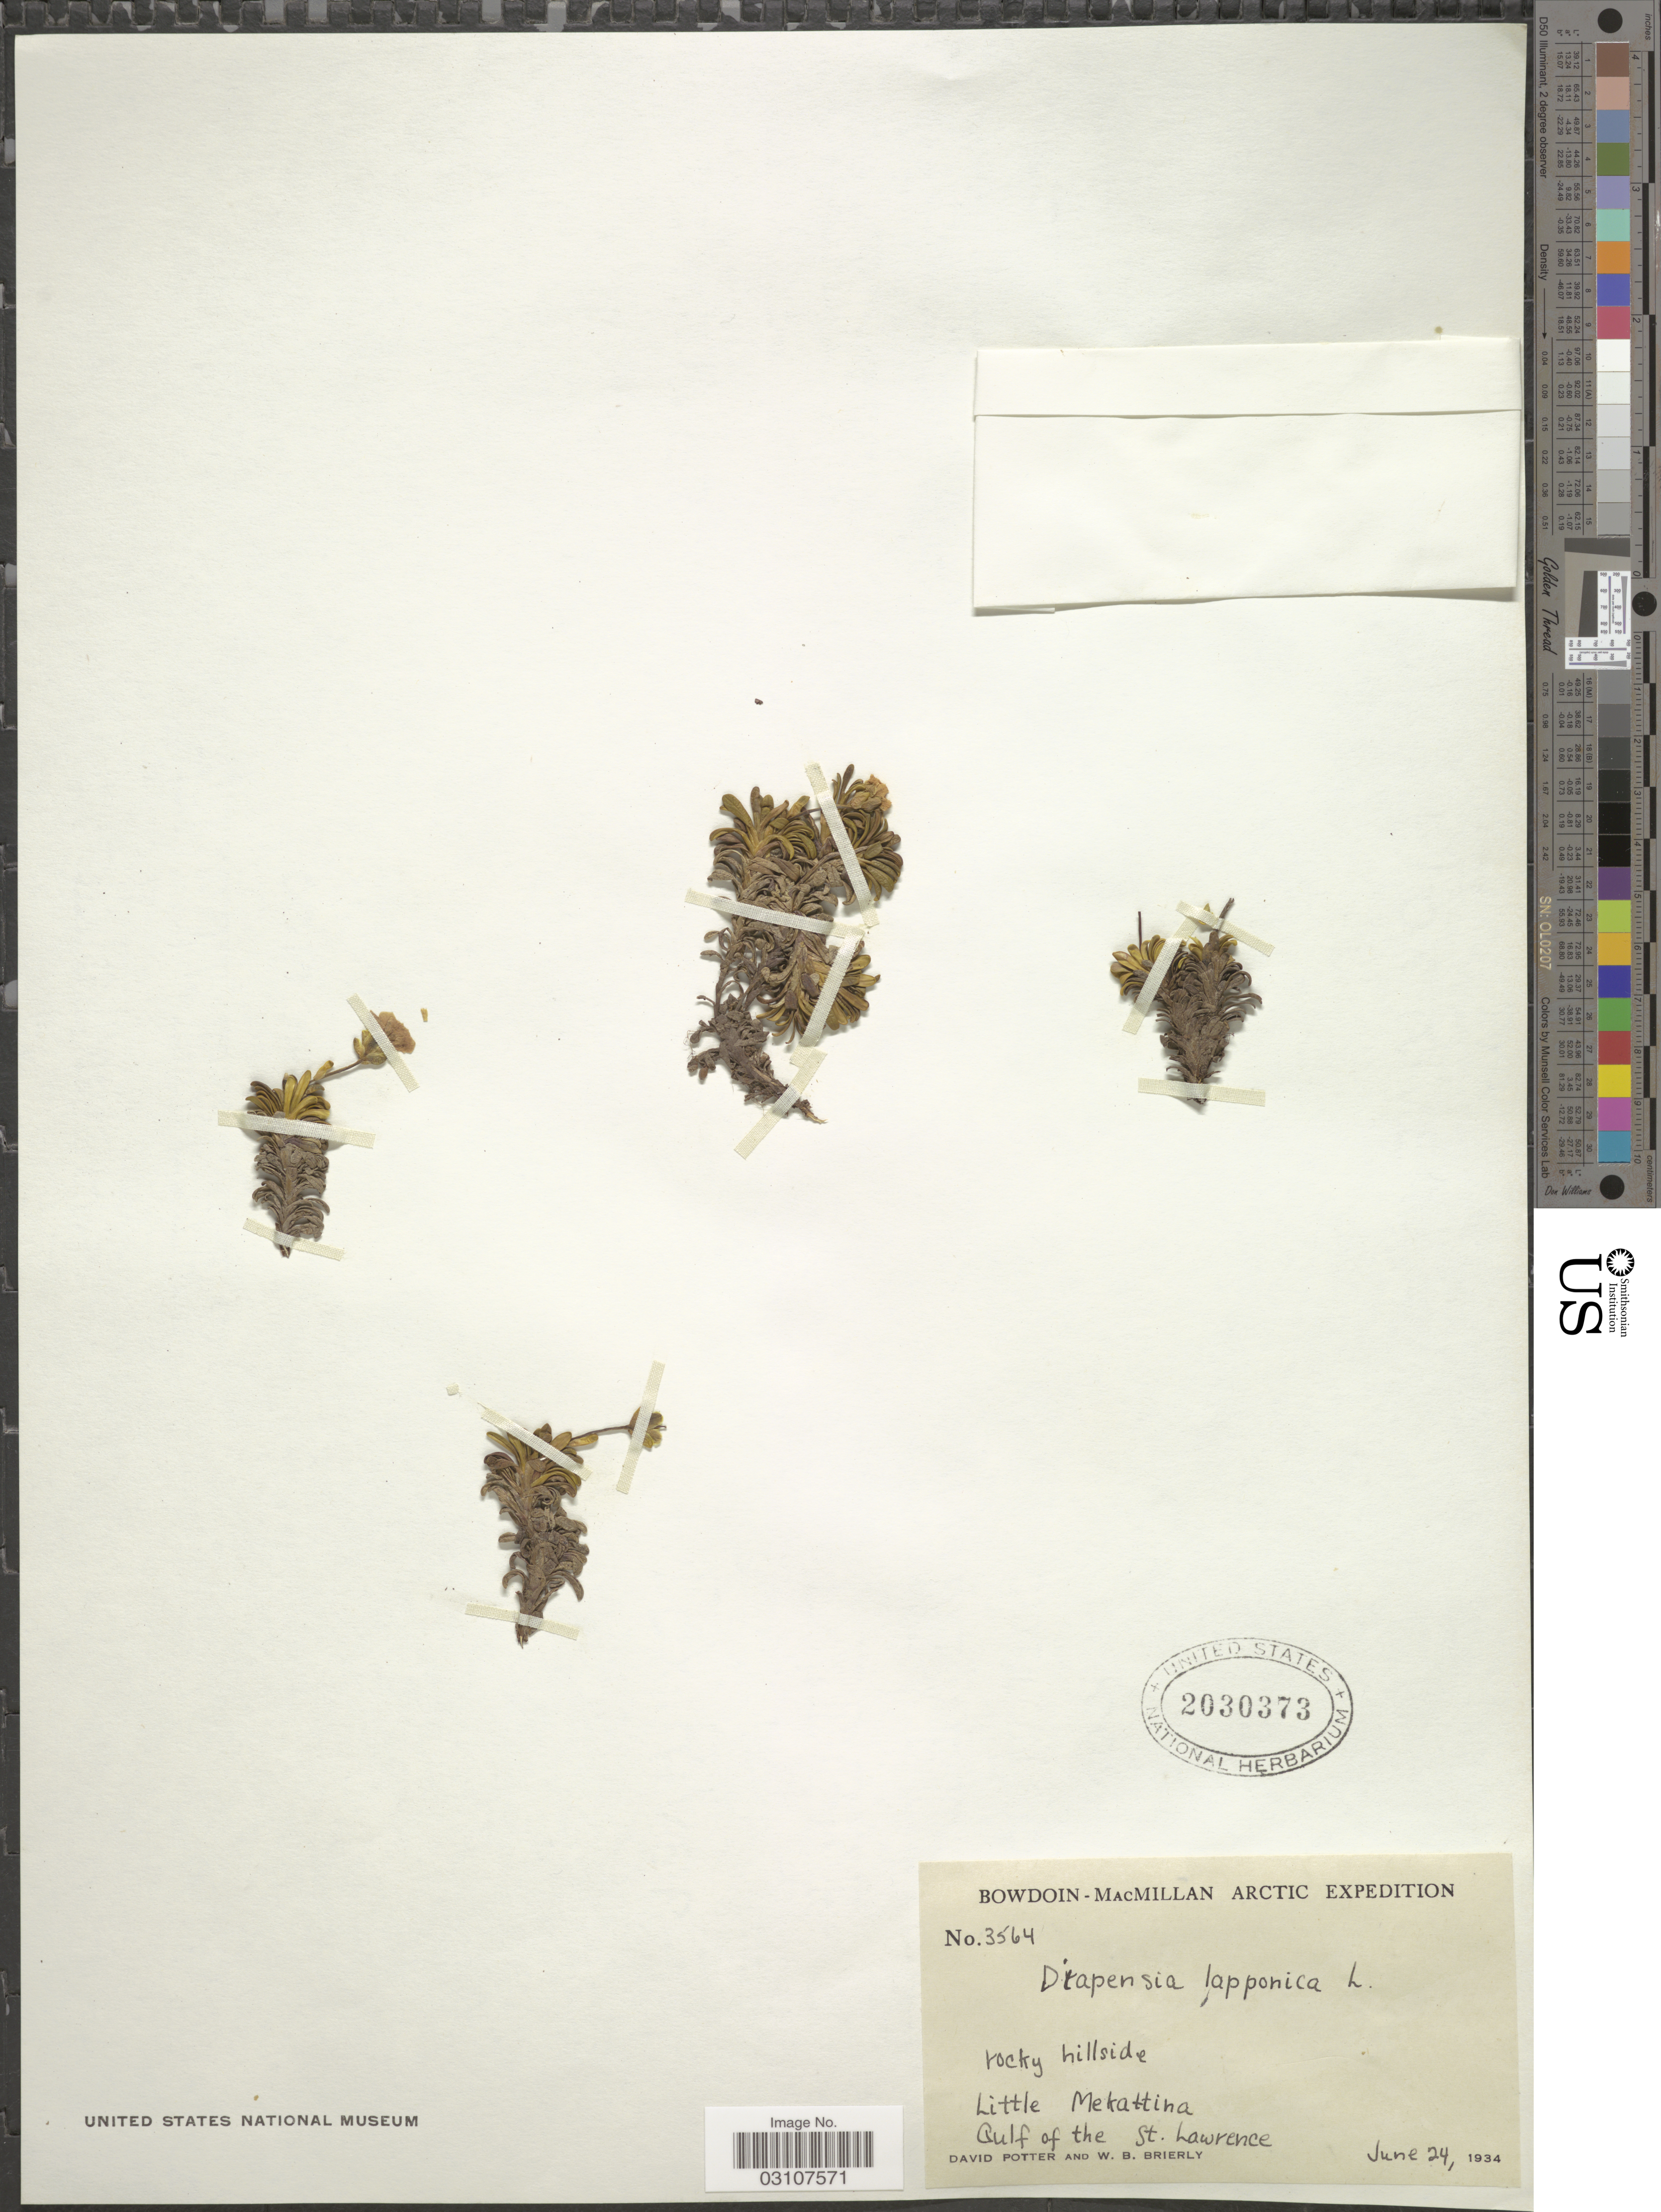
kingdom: Plantae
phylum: Tracheophyta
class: Magnoliopsida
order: Ericales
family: Diapensiaceae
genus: Diapensia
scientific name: Diapensia lapponica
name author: L.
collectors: D. Potter & W. Brierly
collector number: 3564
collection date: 1934-06-24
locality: Little Mekattina, Gulf of St. Lawrence.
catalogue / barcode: US 2030373